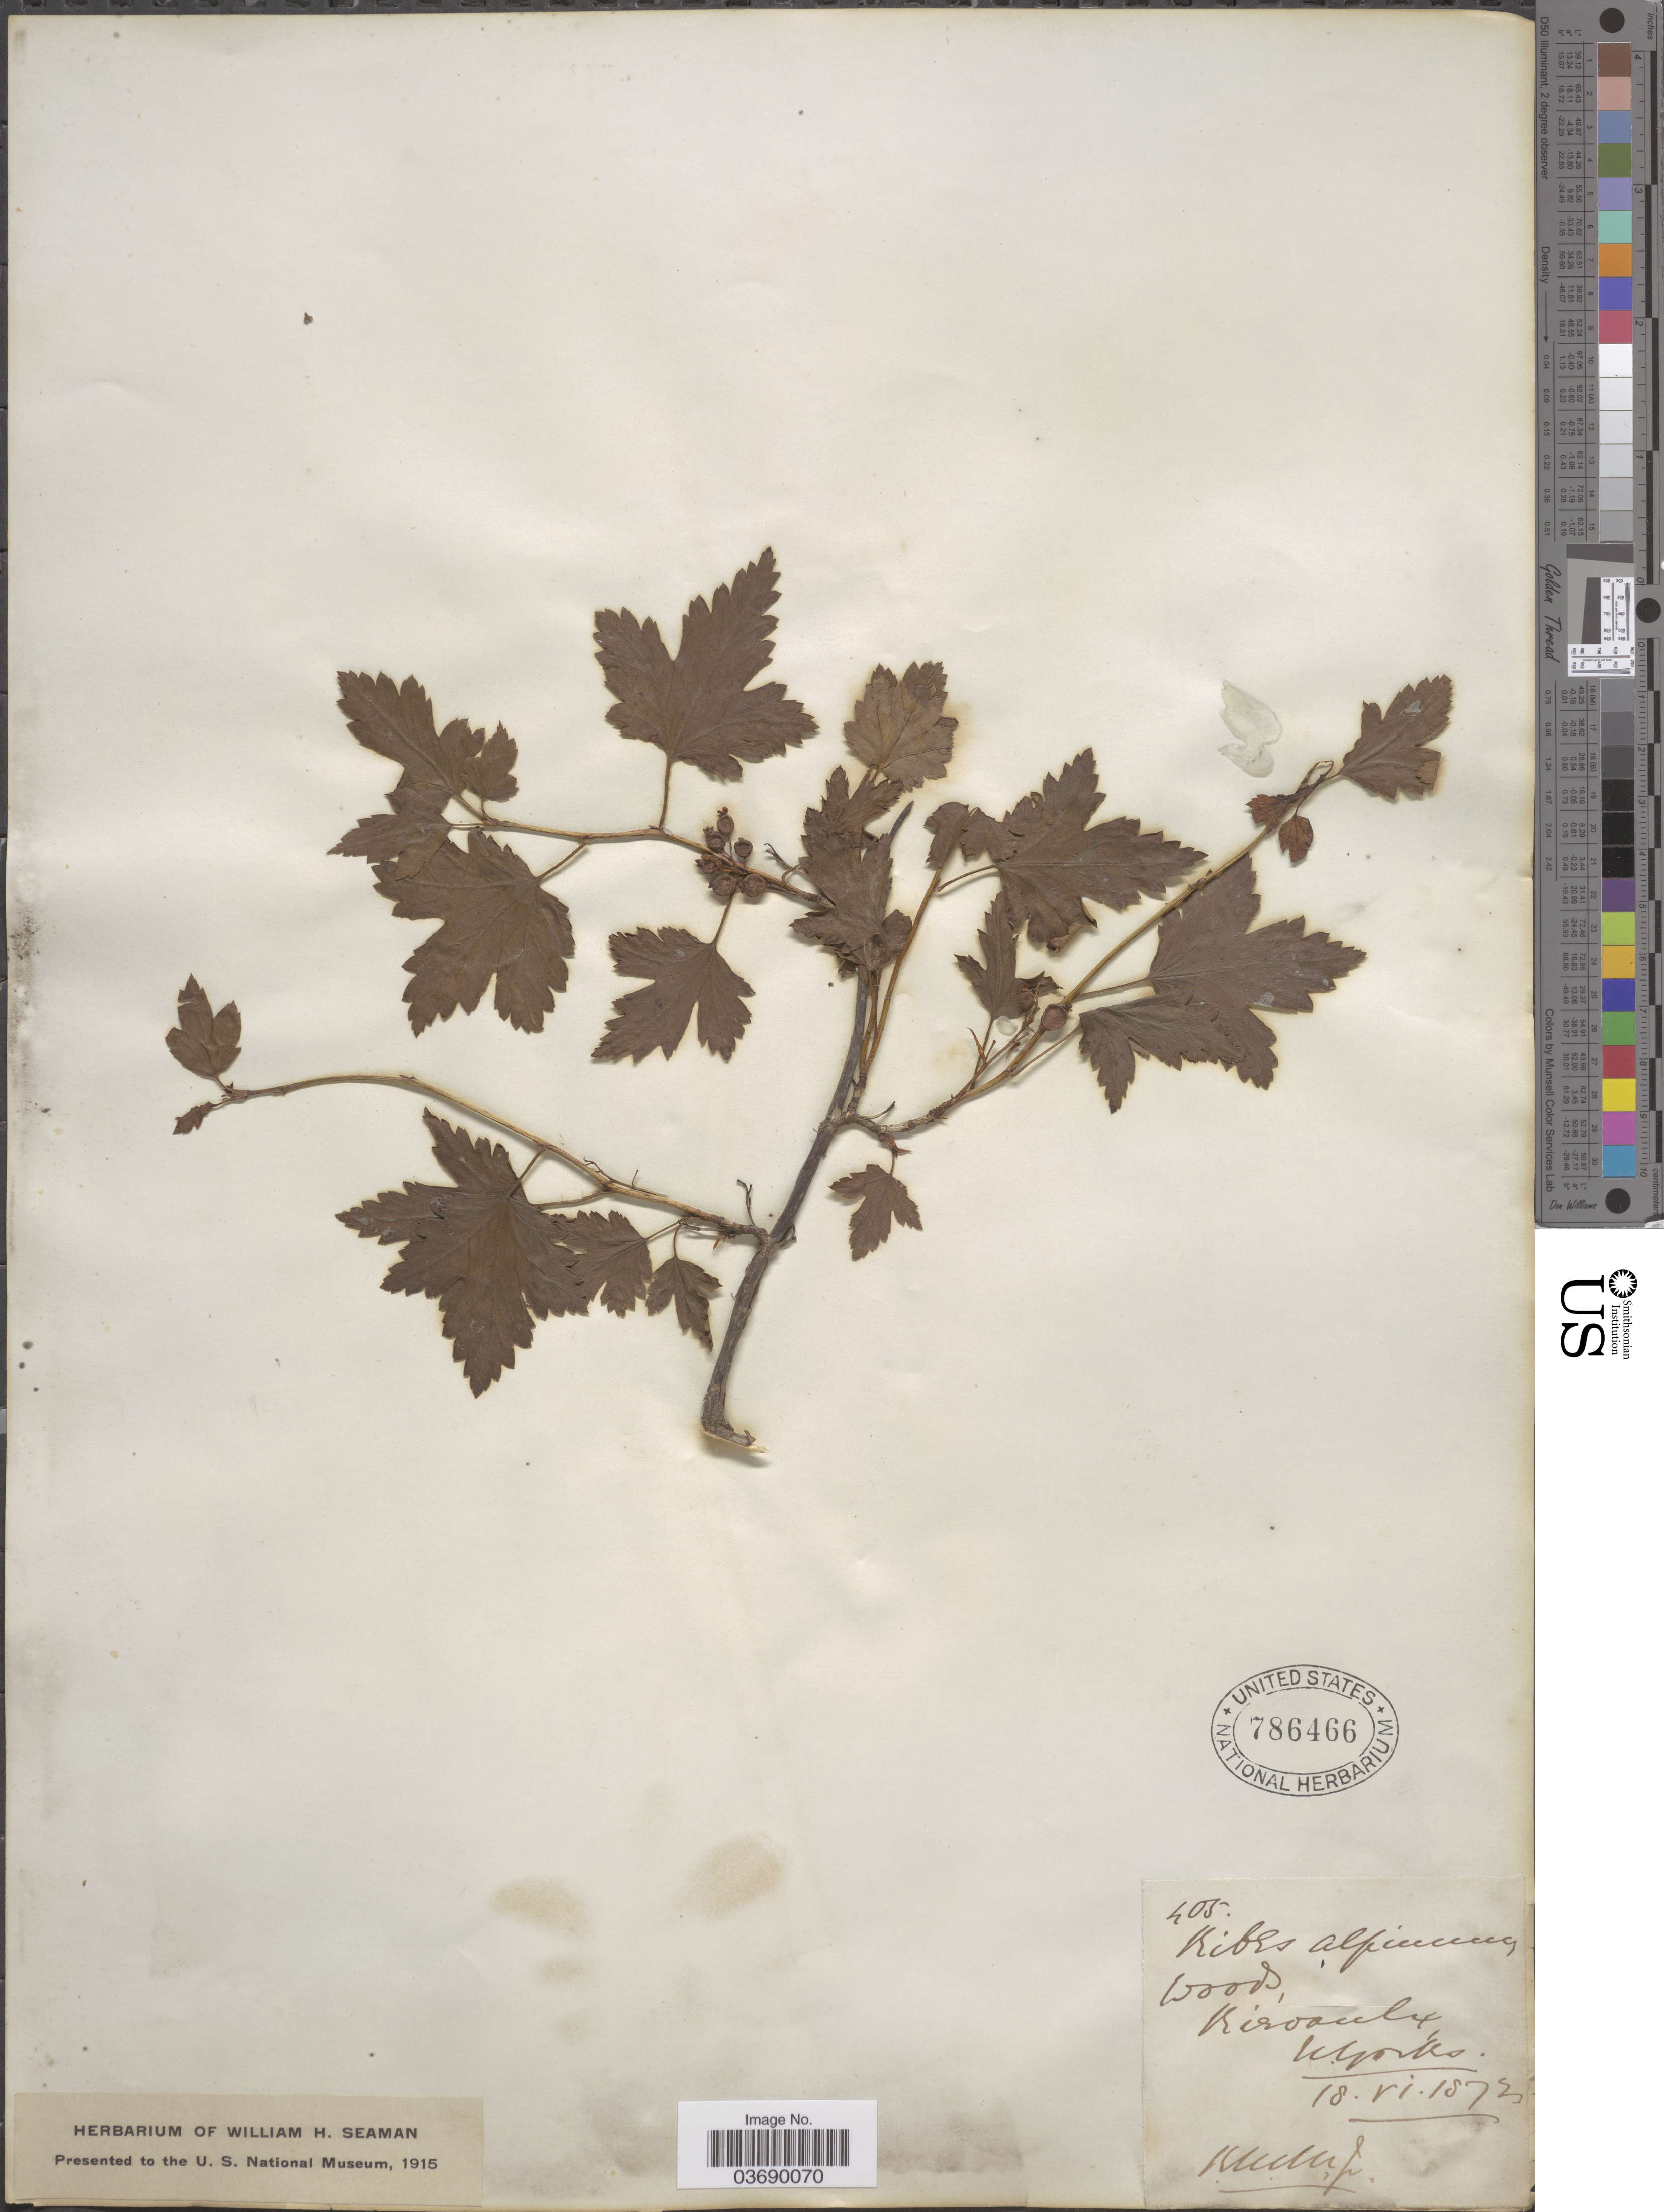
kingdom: Plantae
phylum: Tracheophyta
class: Magnoliopsida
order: Saxifragales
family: Grossulariaceae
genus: Ribes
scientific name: Ribes alpinum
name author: L.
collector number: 405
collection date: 1872-06-18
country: United Kingdom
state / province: England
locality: Rievaulx, N. Yorks.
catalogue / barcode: US 786466